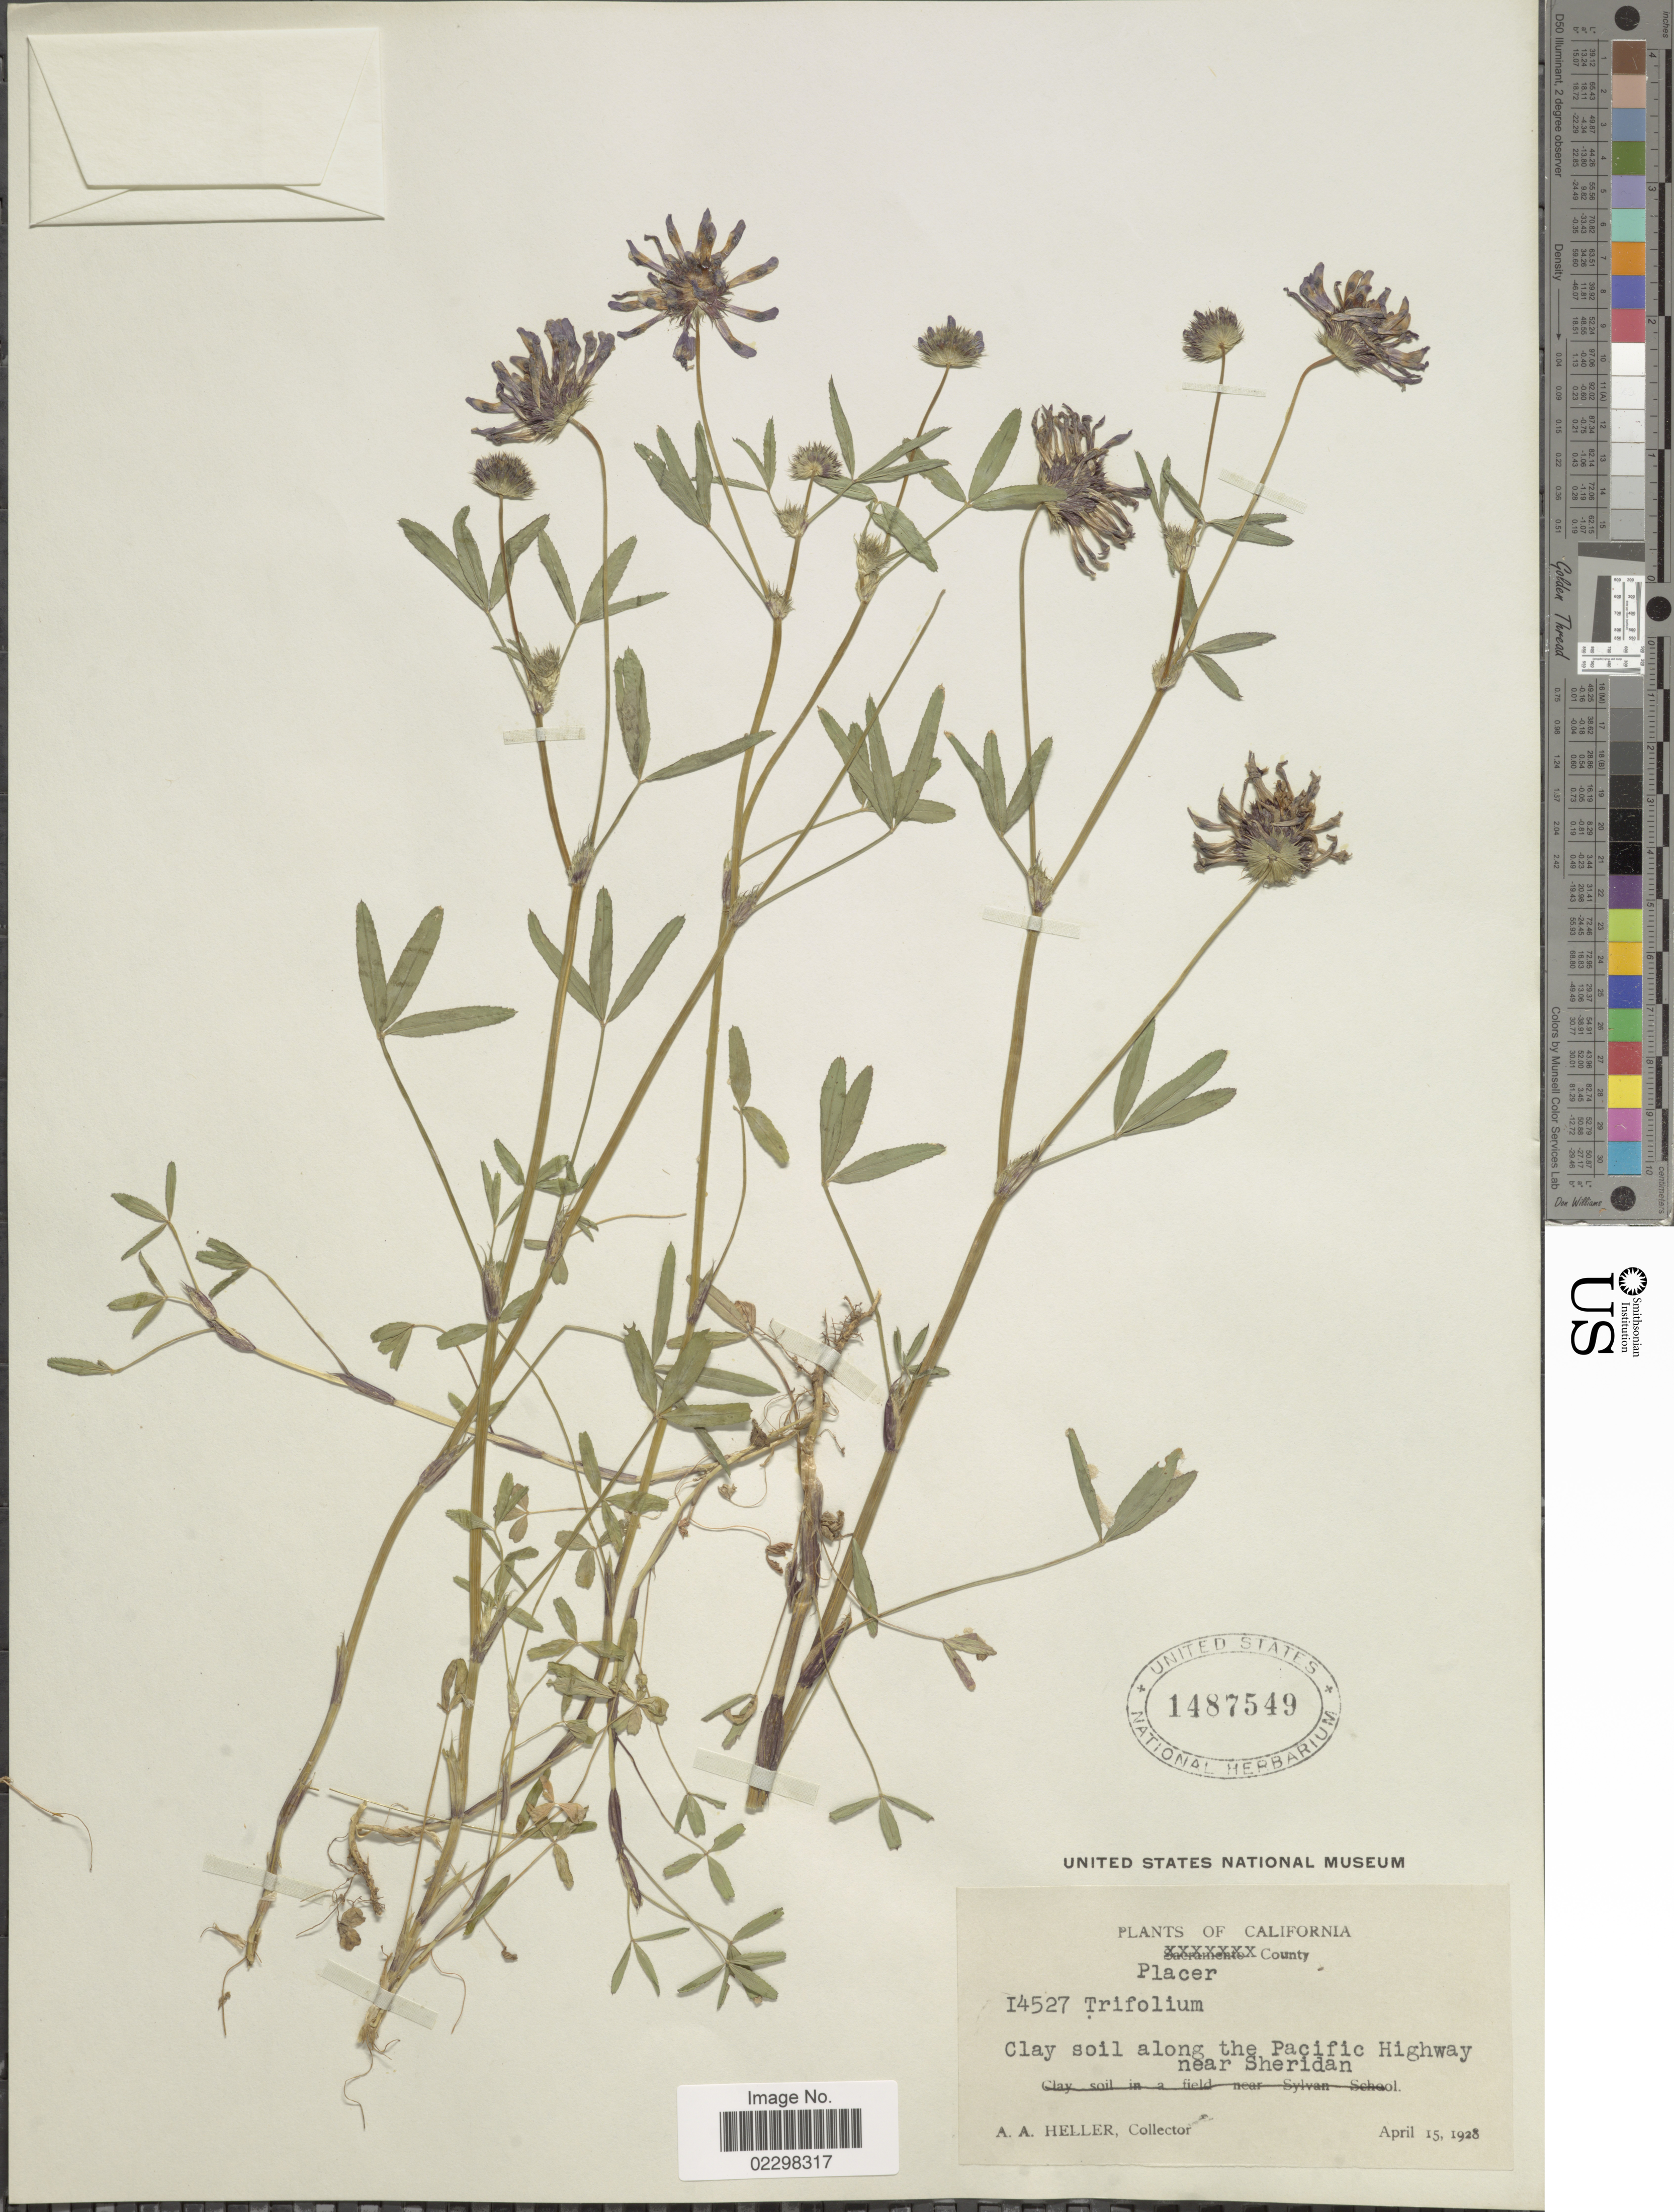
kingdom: Plantae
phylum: Tracheophyta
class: Magnoliopsida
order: Fabales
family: Fabaceae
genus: Trifolium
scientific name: Trifolium tridentatum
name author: Lindl.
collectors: A. A. Heller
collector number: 14527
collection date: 1928-04-15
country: United States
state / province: California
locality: California. Clay soil along the Pacific Highway near Sheridan.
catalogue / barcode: US 1487549